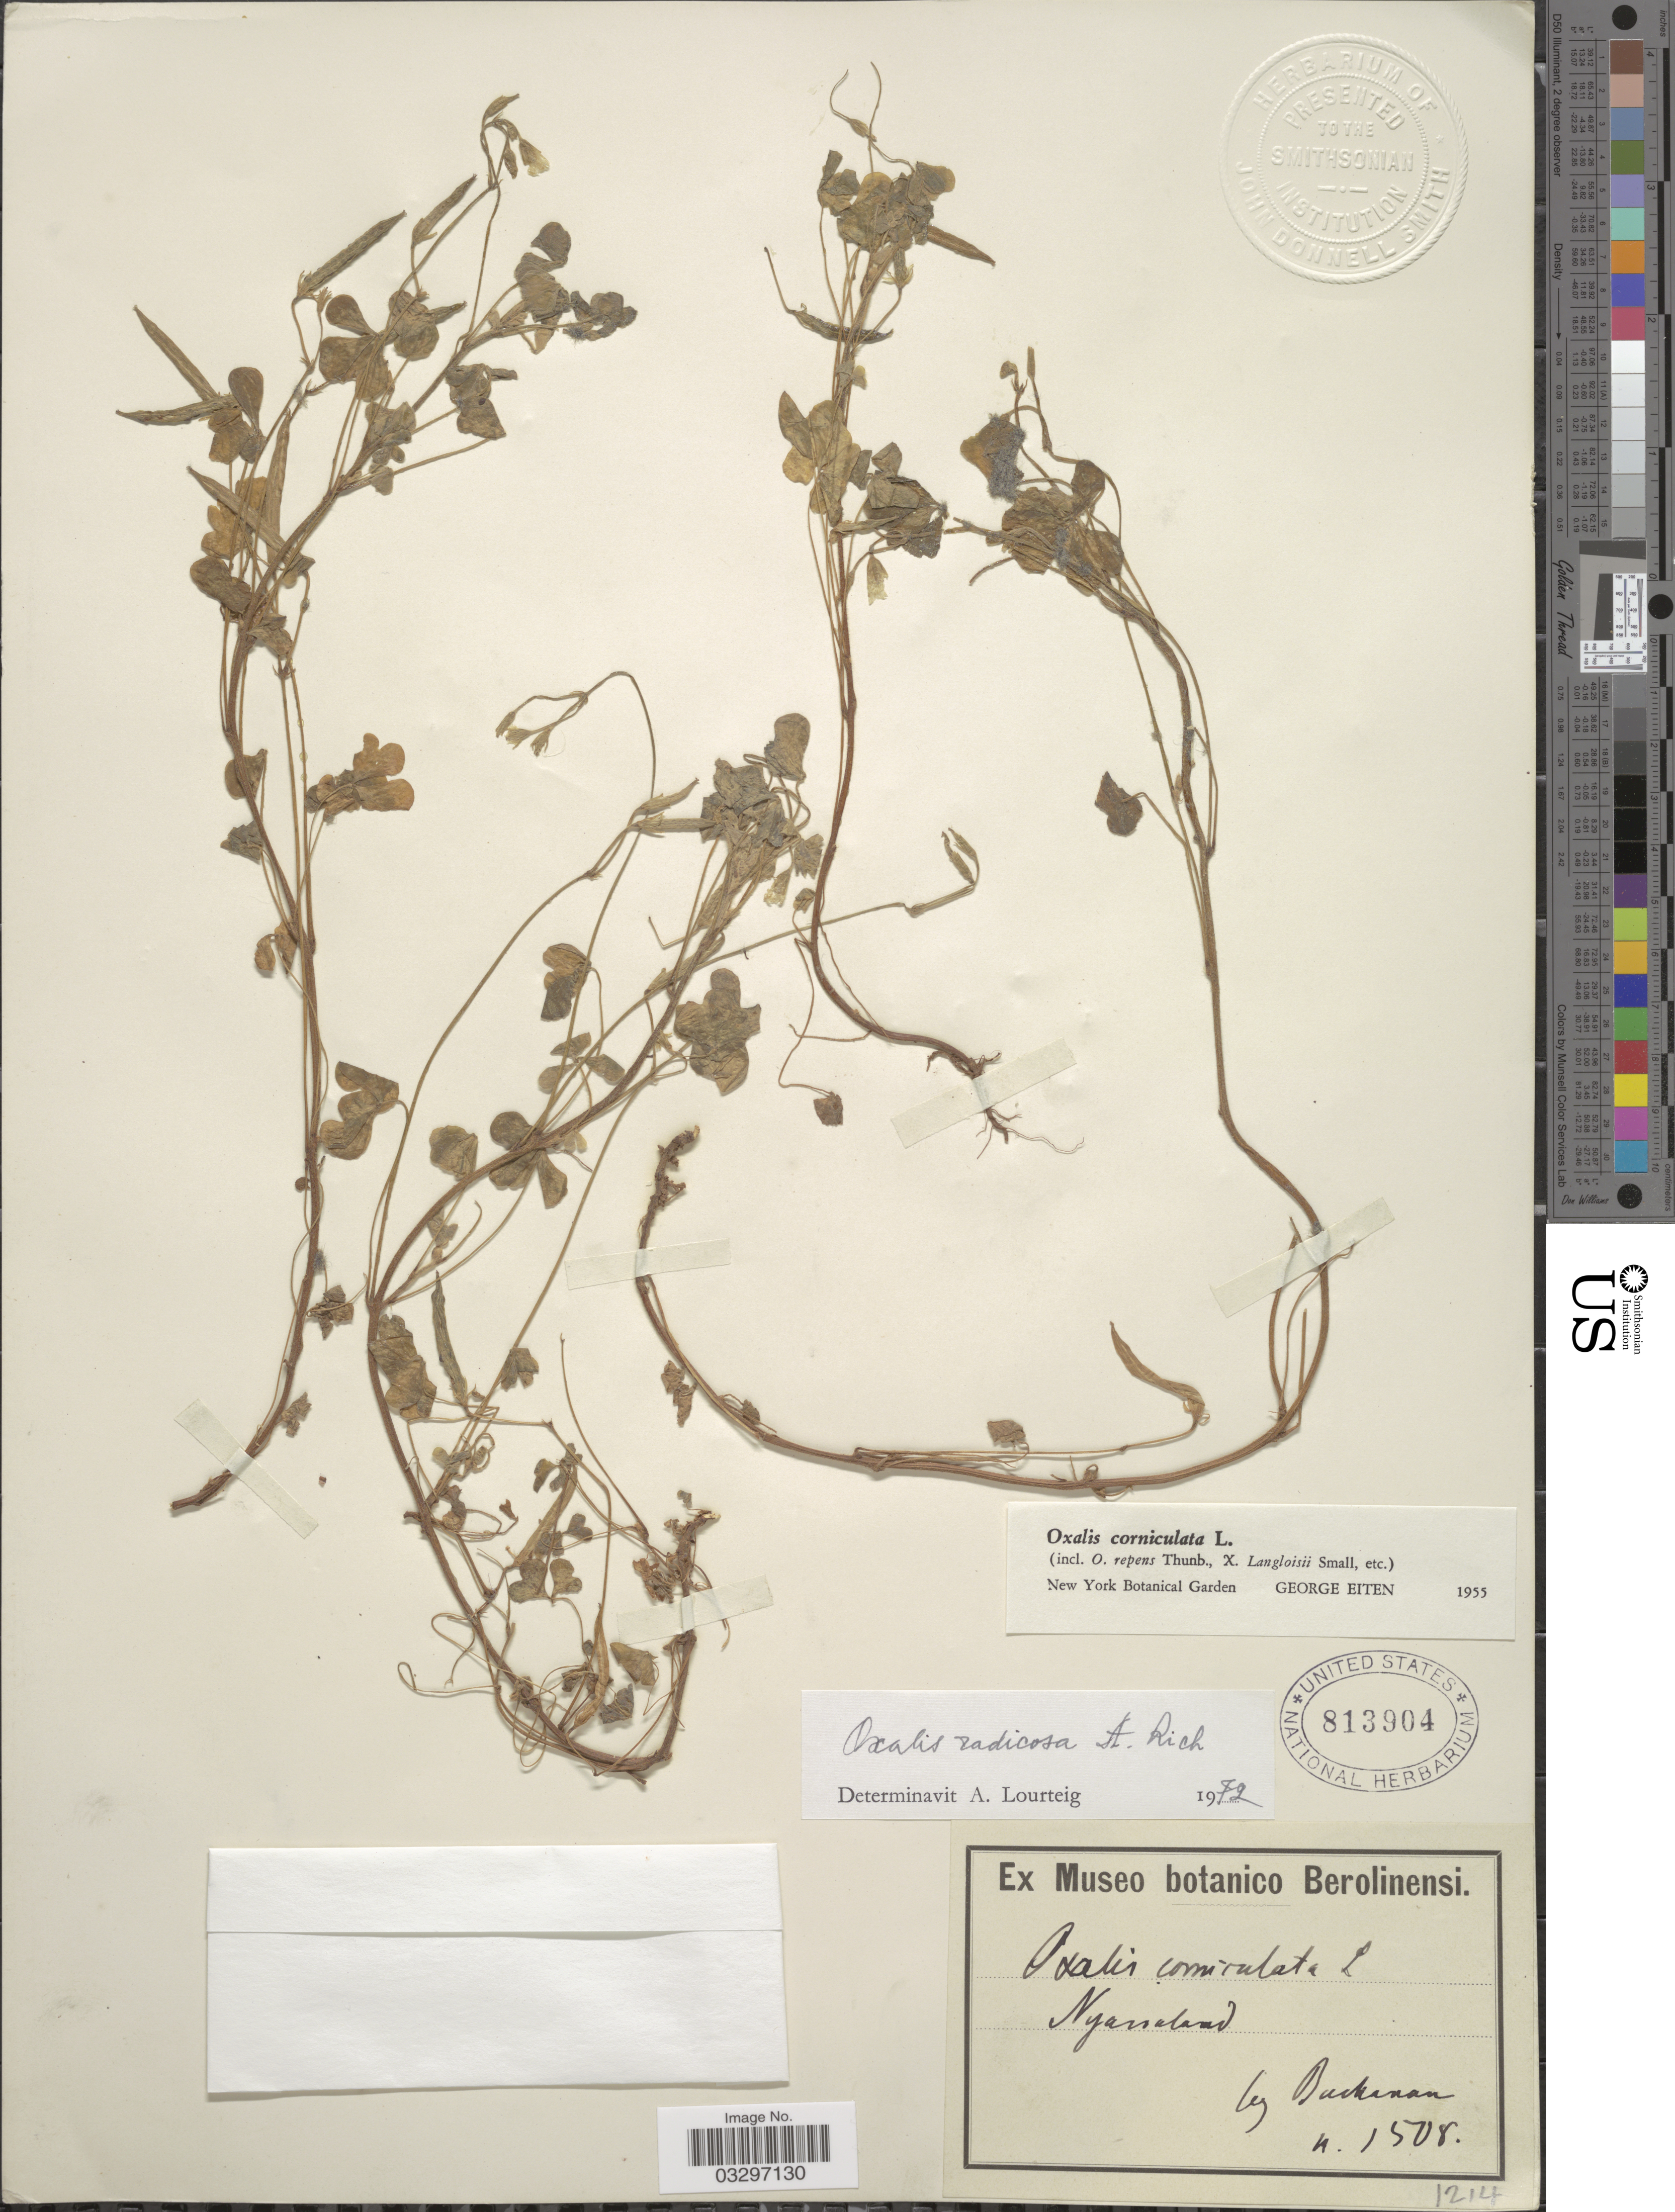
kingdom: Plantae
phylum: Tracheophyta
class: Magnoliopsida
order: Oxalidales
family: Oxalidaceae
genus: Oxalis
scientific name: Oxalis radicosa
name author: A. Rich.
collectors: -. Buchanan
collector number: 1508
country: Malawi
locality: Nyassaland.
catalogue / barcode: US 813904